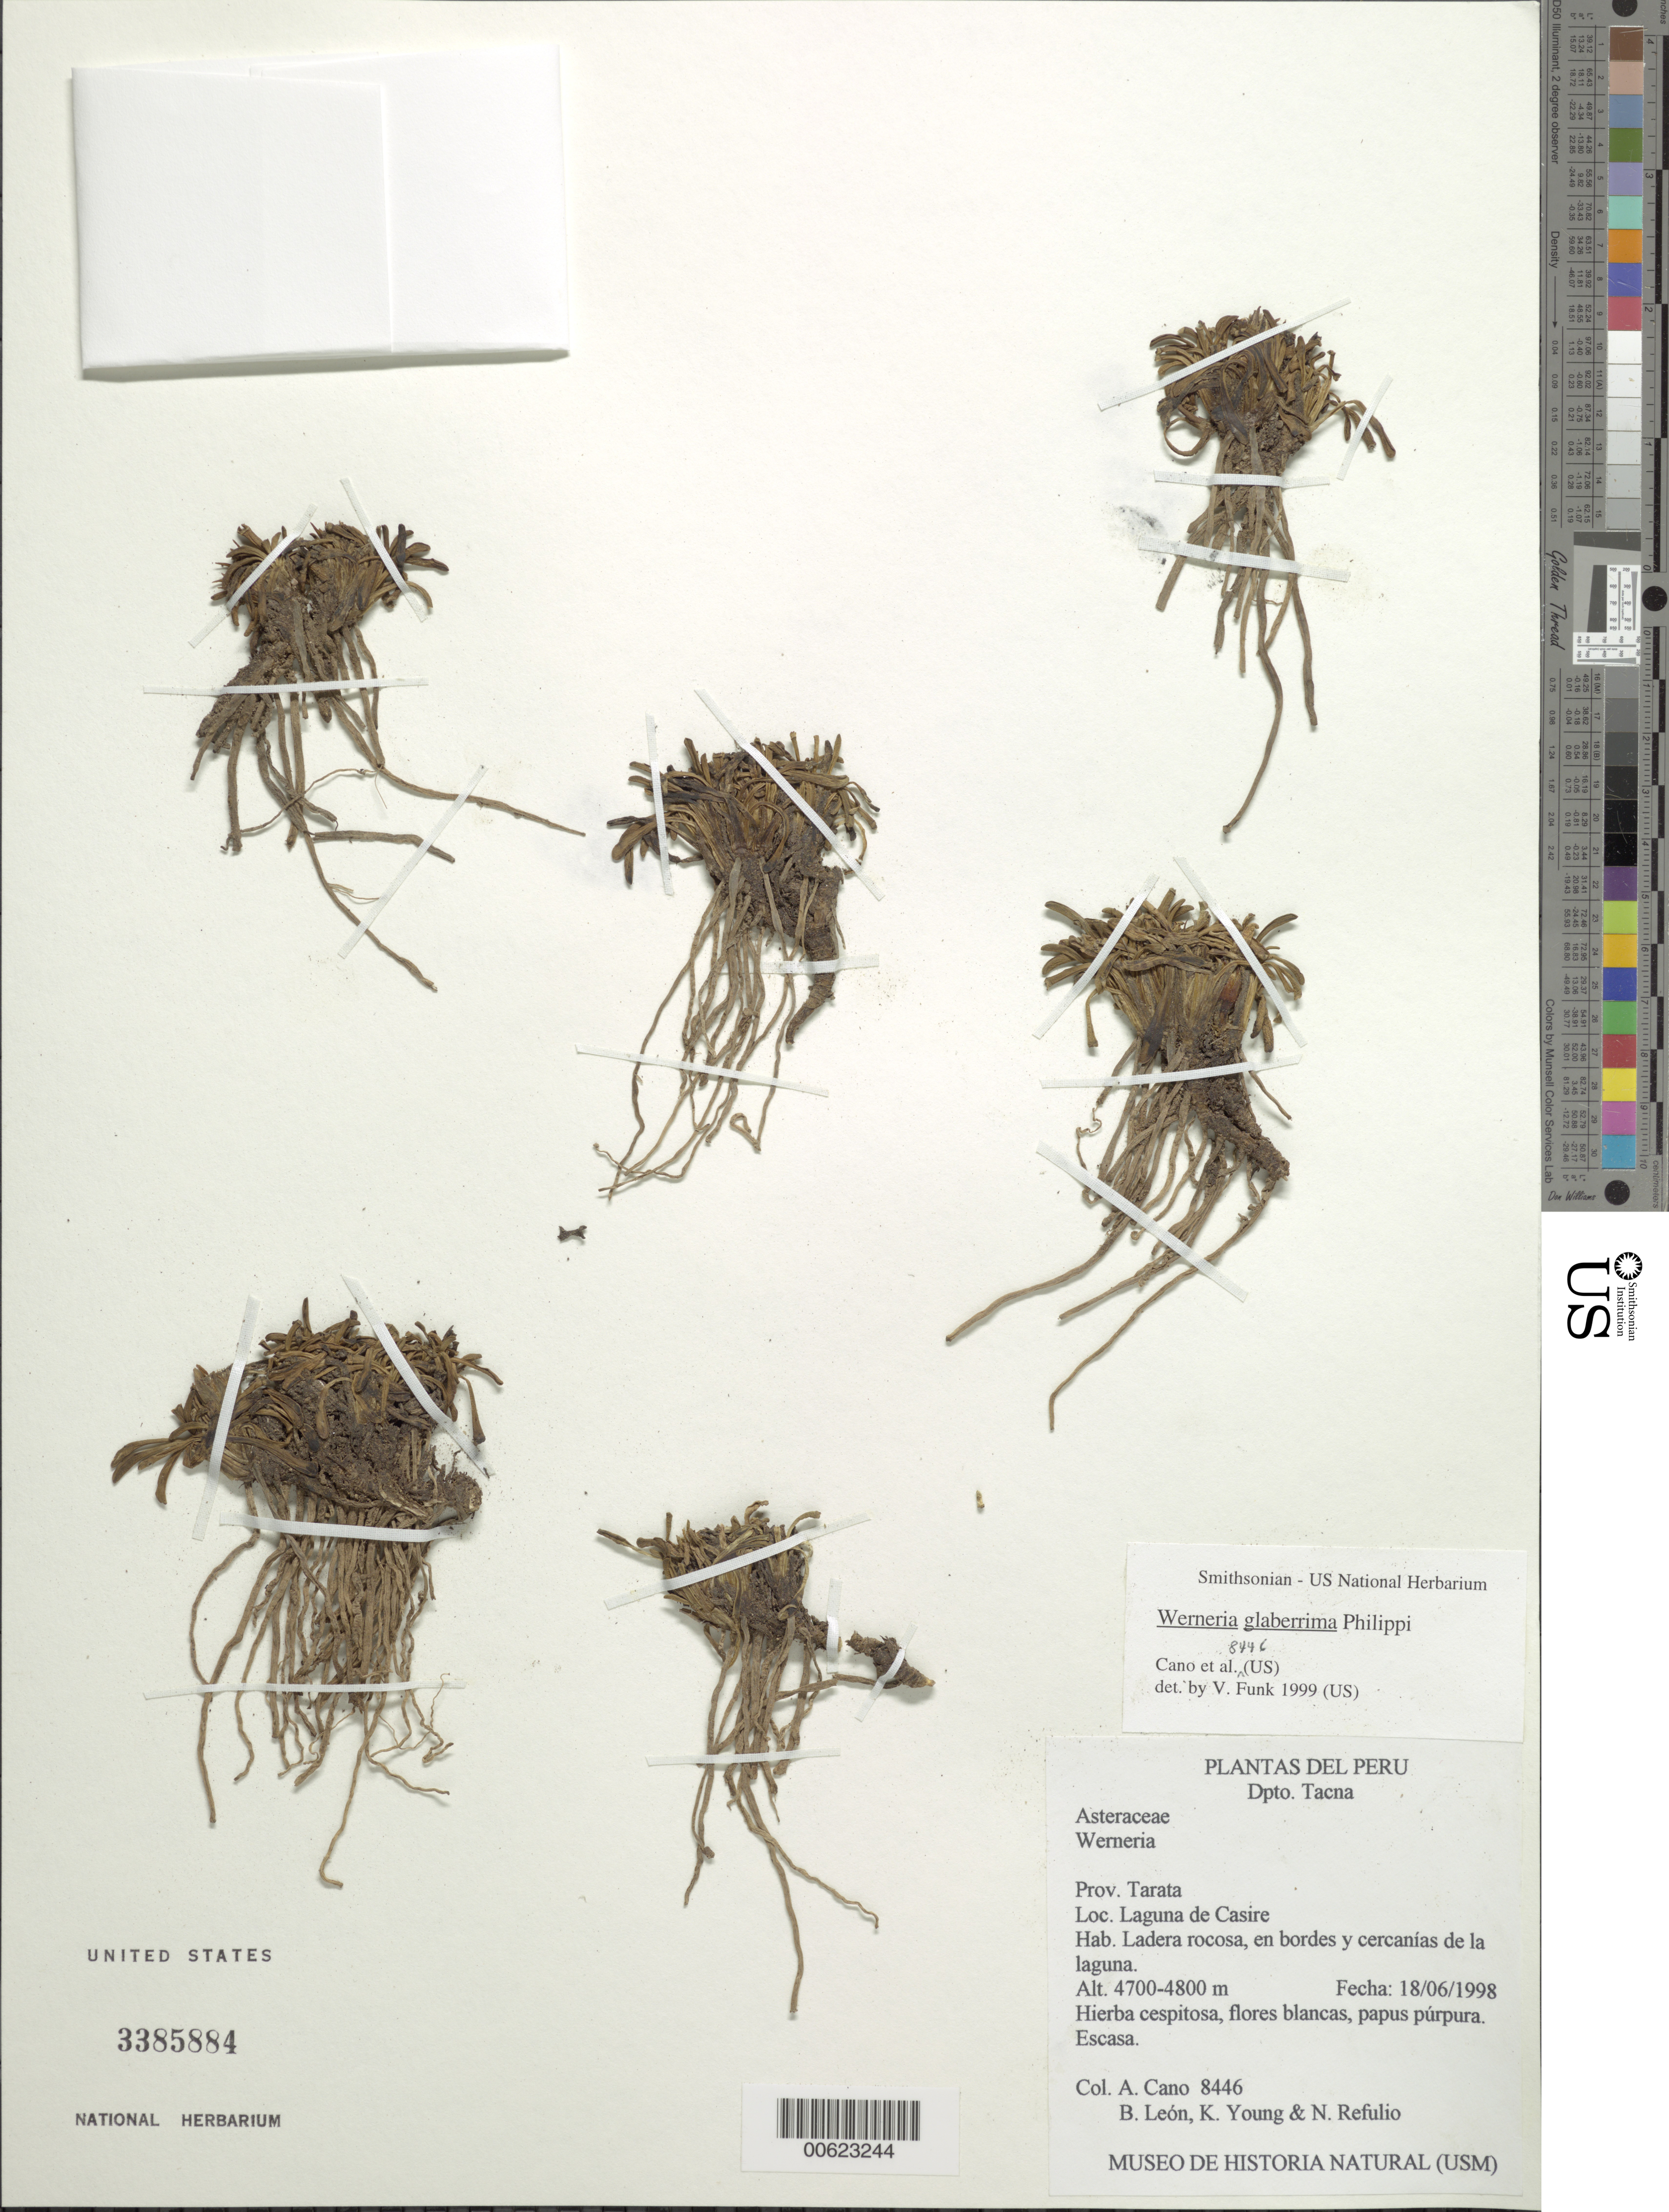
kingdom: Plantae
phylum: Tracheophyta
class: Magnoliopsida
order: Asterales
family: Asteraceae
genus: Werneria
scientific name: Werneria glaberrima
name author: Phil.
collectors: A. Cano, B. León, K. Young & N. Refulio-Rodríguez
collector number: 8446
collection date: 1998-06-18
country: Peru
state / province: Tacna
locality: Prov. Tarata, Laguna de Casire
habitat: Ladera rocosa, en bordes y cercanias de la laguna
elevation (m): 4700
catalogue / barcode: US 3385884